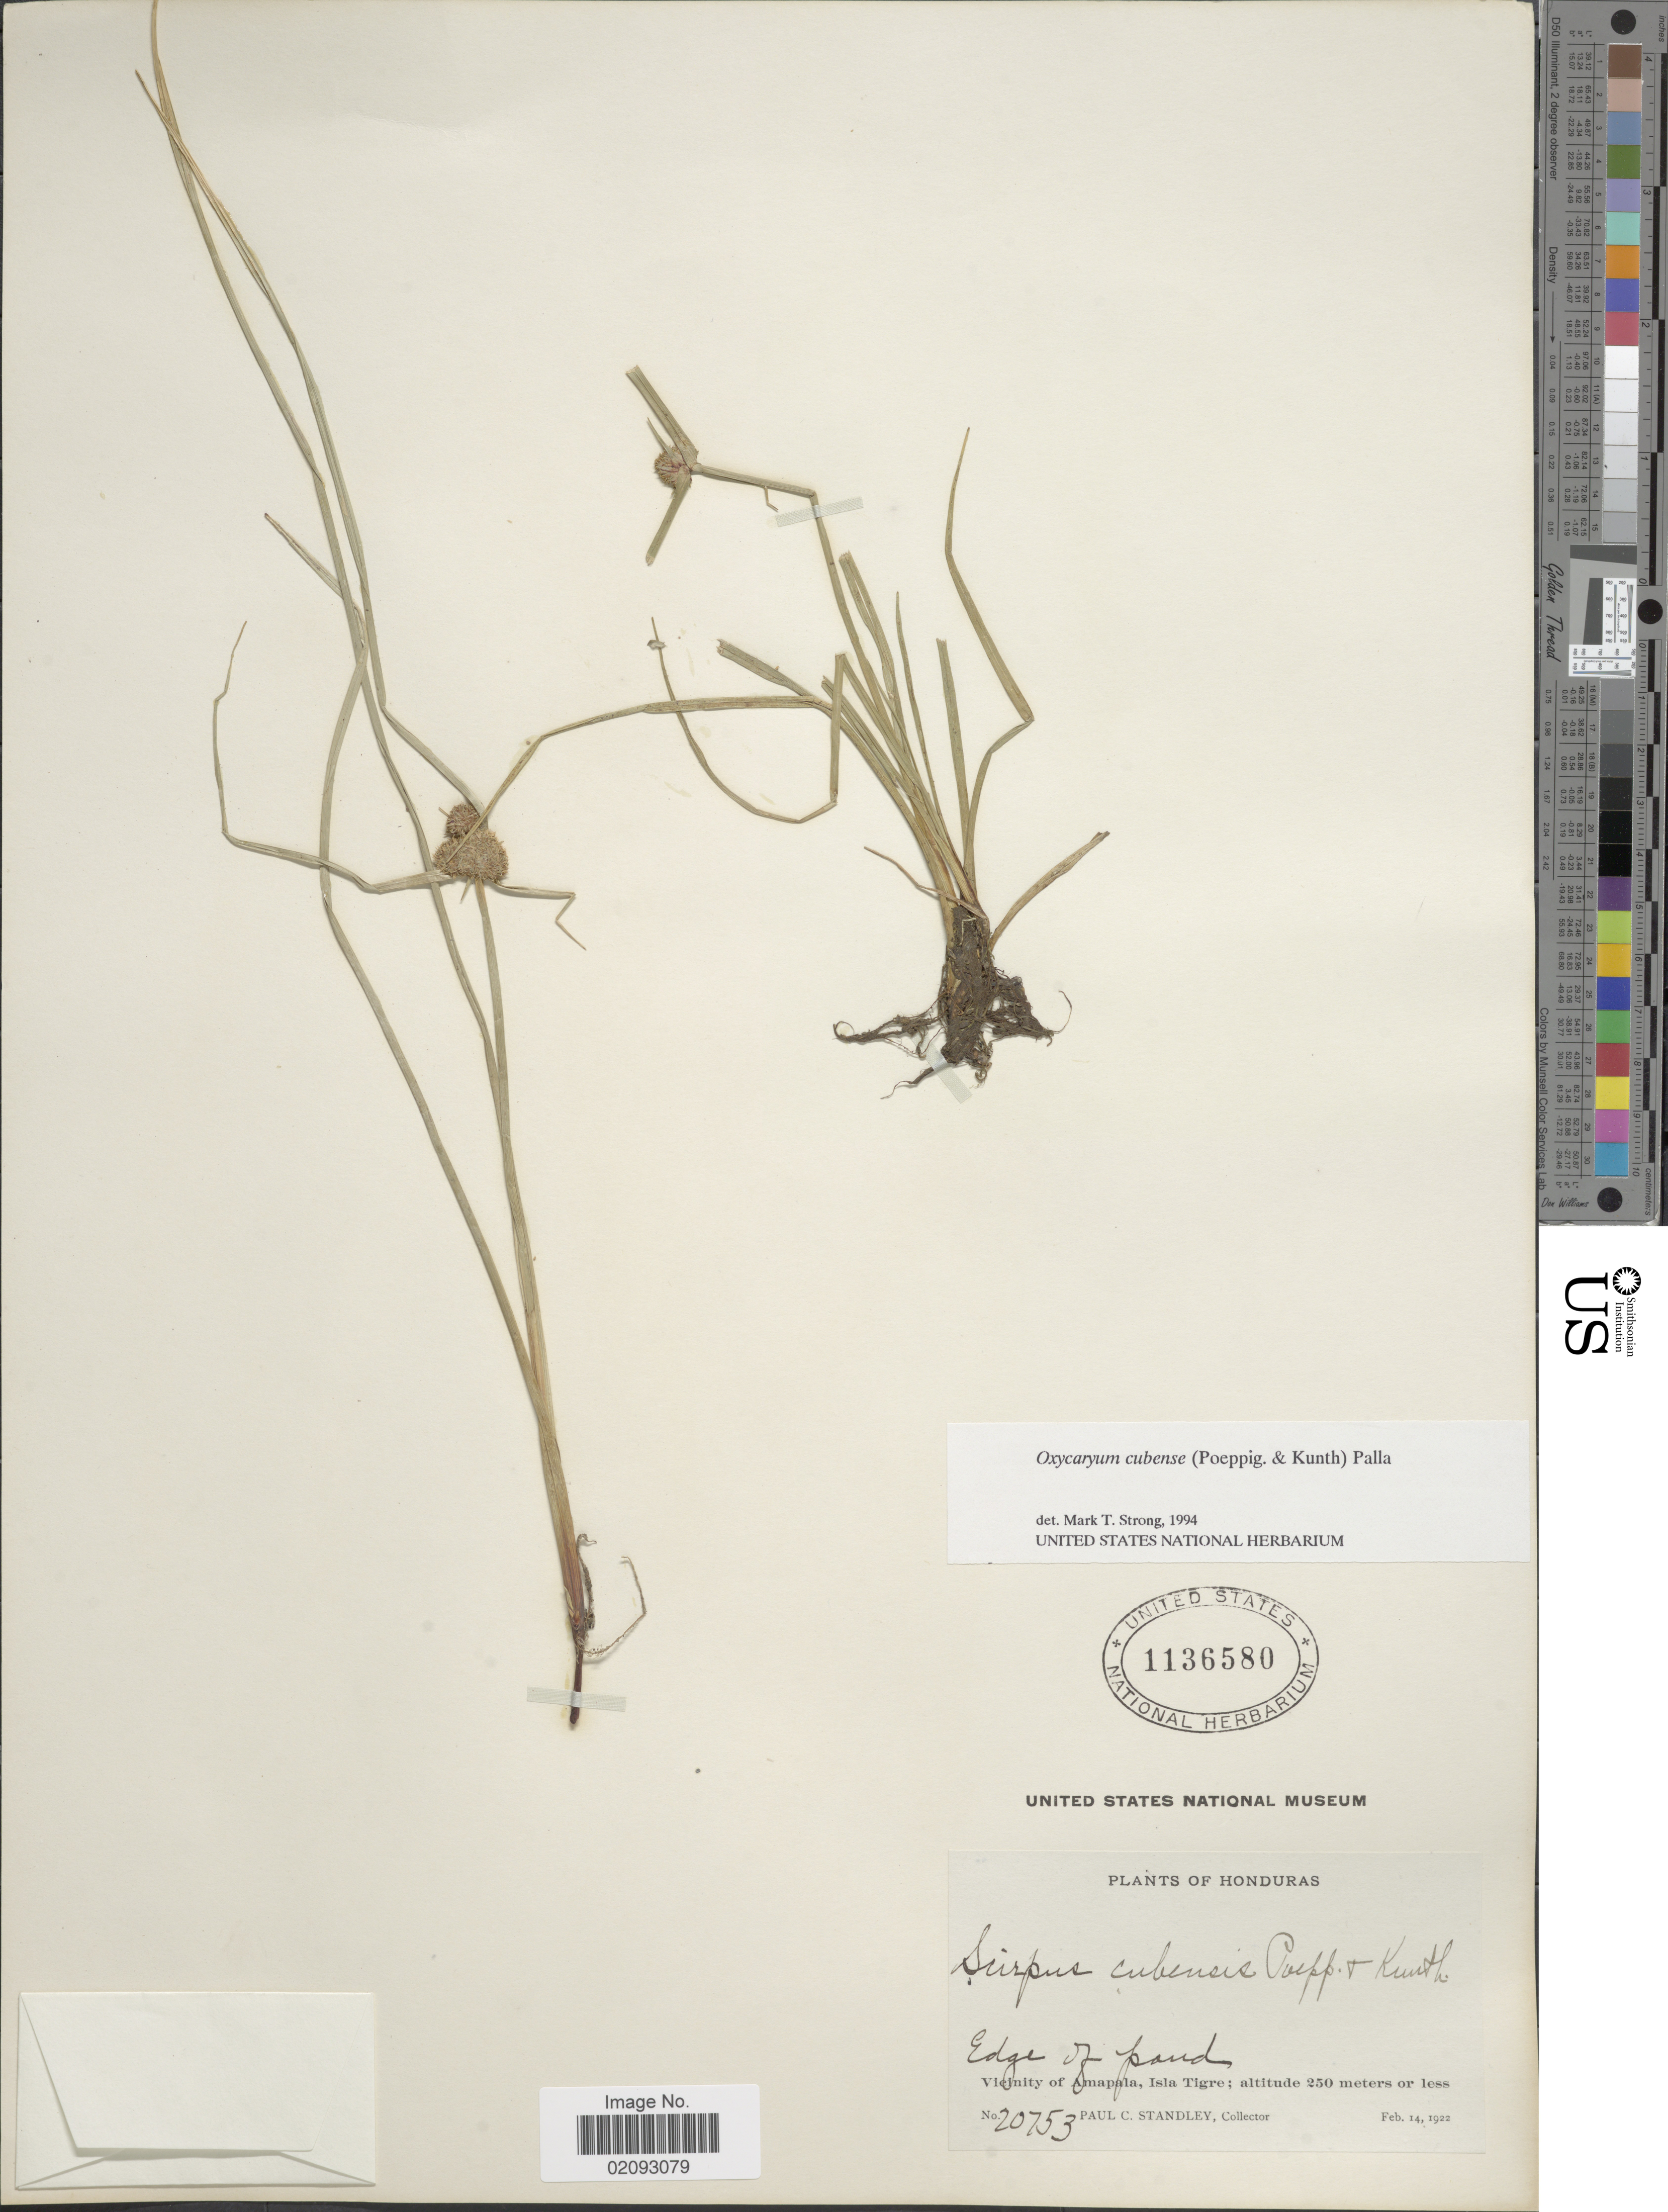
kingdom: Plantae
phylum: Tracheophyta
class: Liliopsida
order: Poales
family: Cyperaceae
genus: Cyperus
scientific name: Cyperus blepharoleptos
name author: Steud.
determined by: Strong, M. T., (US), Smithsonian Institution - National Museum of Natural History (UNITED STATES)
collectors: P. C. Standley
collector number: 20753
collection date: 1922-02-14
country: Honduras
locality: Edge of pond, Vicinity of Amapala, Isla Tigre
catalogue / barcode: US 1136580